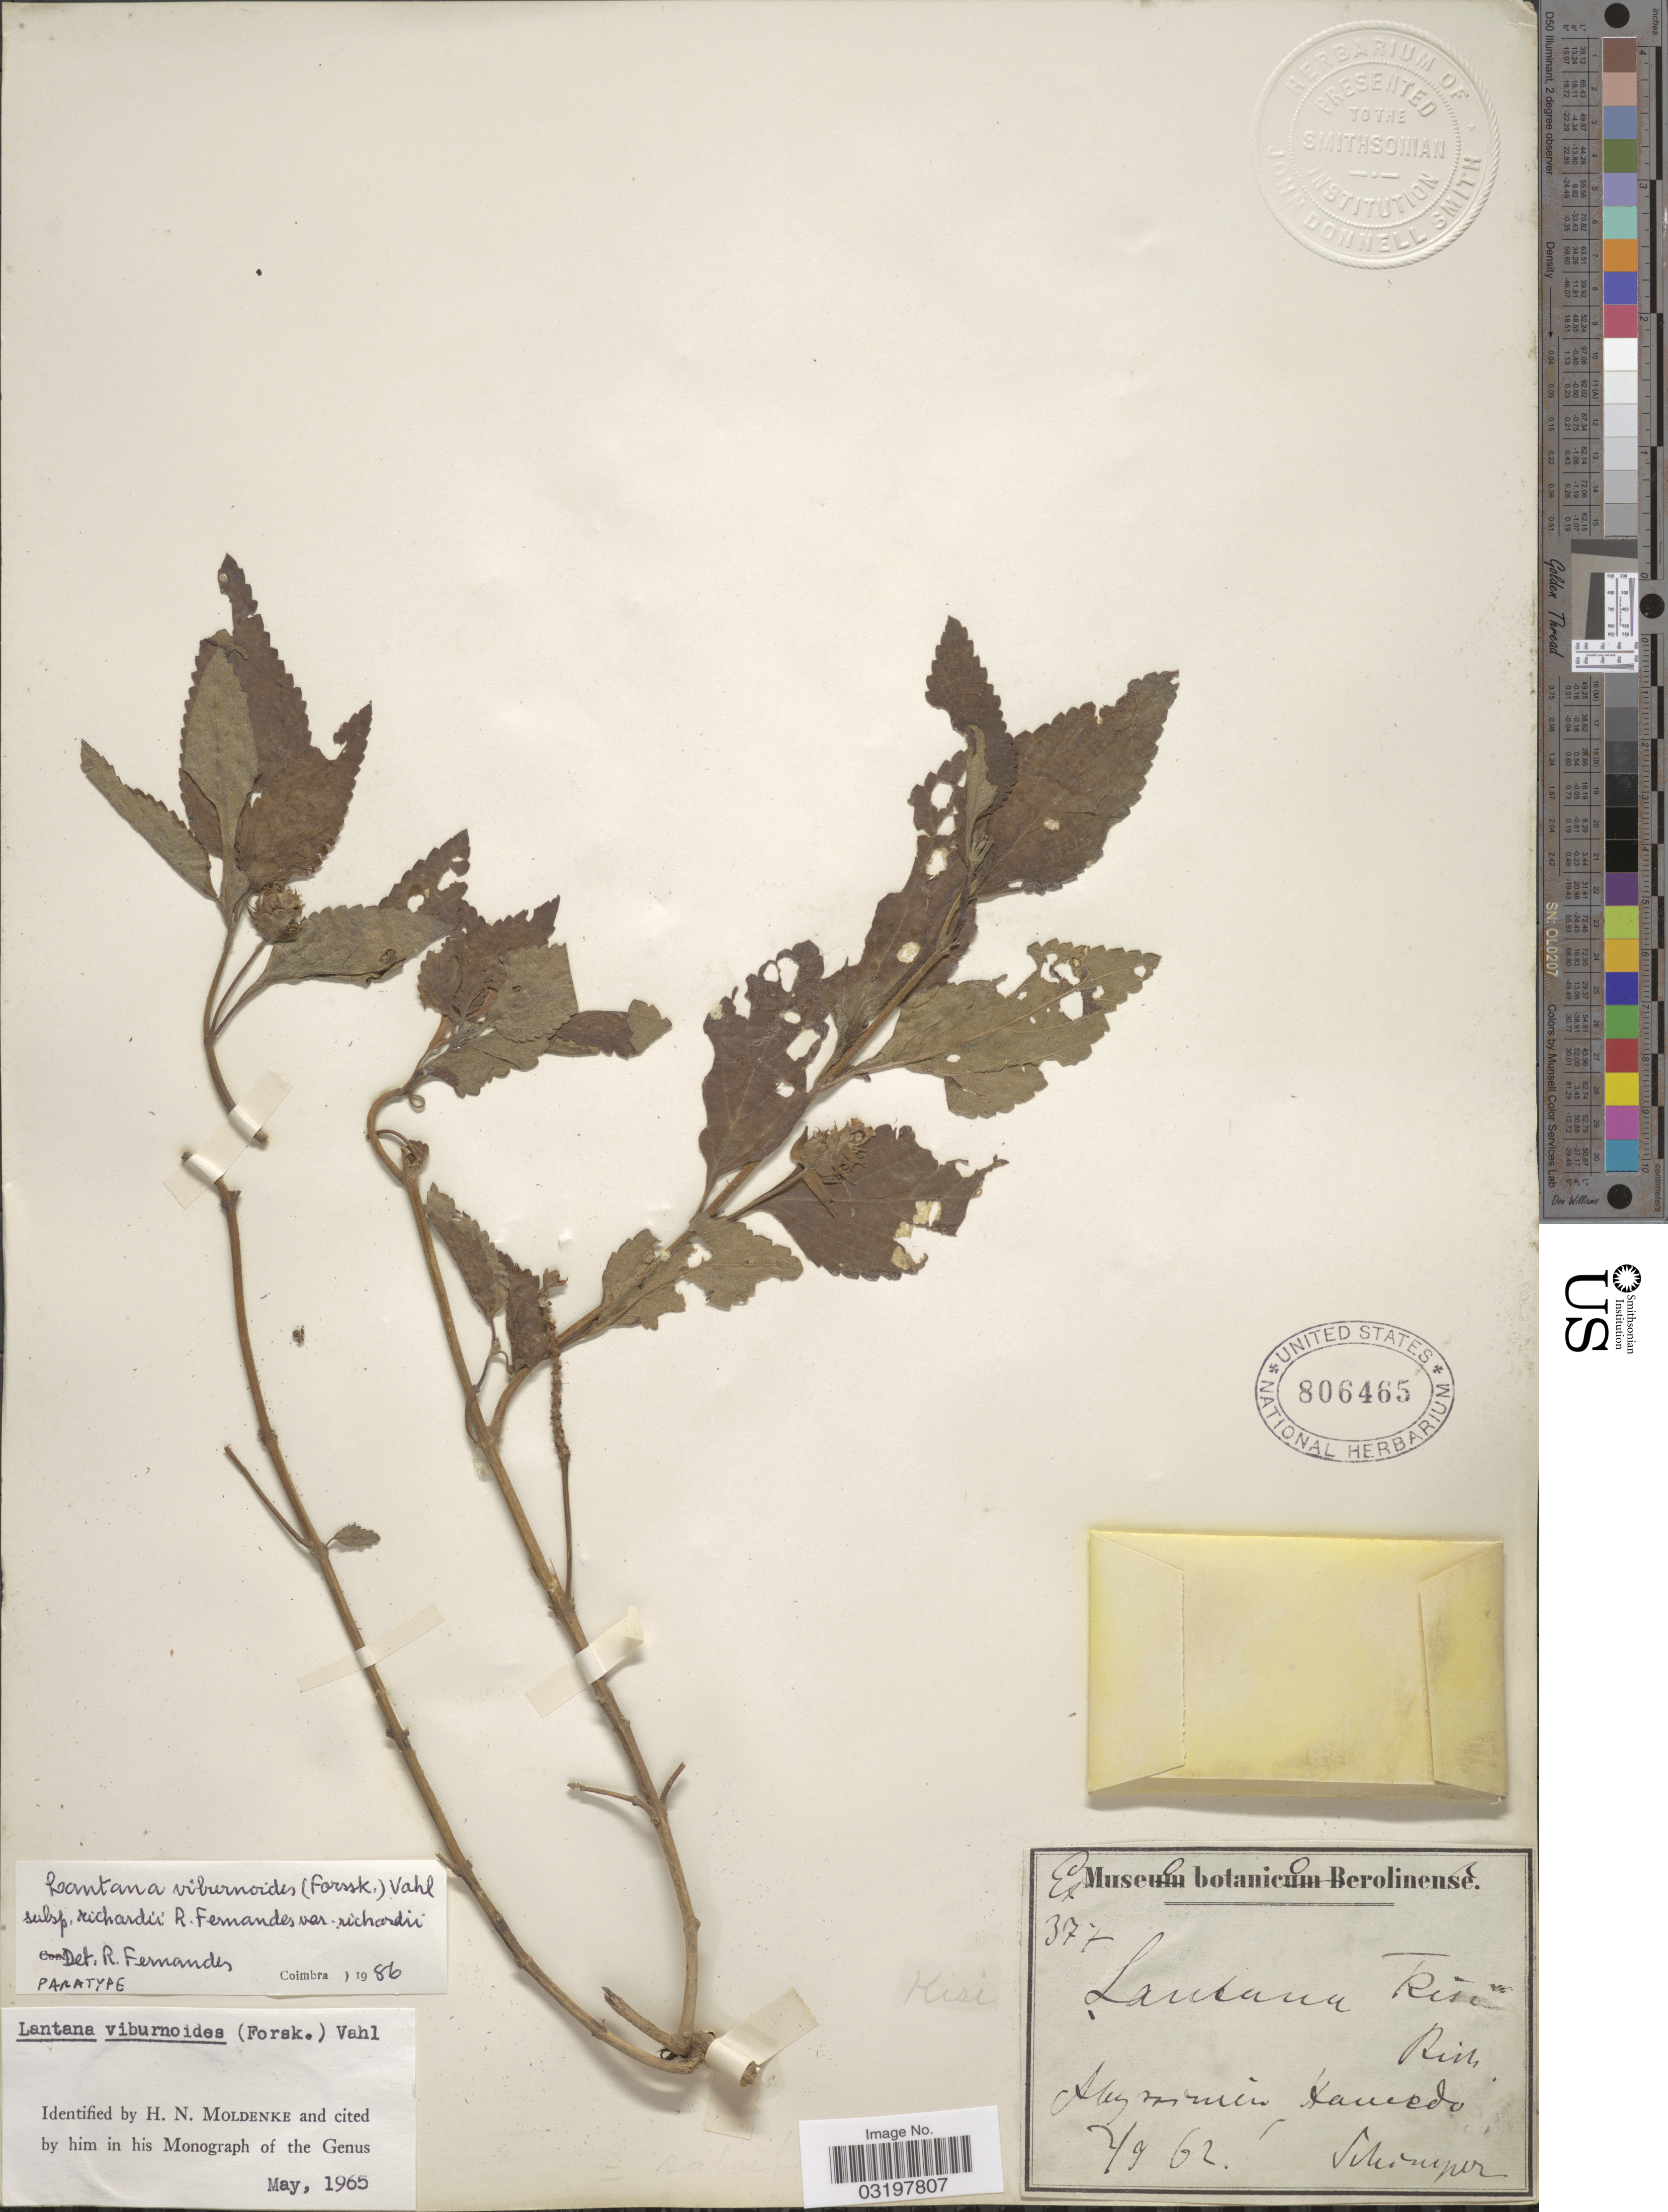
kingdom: Plantae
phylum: Tracheophyta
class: Magnoliopsida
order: Lamiales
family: Verbenaceae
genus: Lantana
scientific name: Lantana viburnoides var. richardii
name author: R. Fern.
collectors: -. Schimper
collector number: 377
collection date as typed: Transcribed d/m/y: 2/9/62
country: Eritrea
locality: Abyssinnia, Hamedo. [interpreted] Kisi [unsure placement]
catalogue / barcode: US 806465